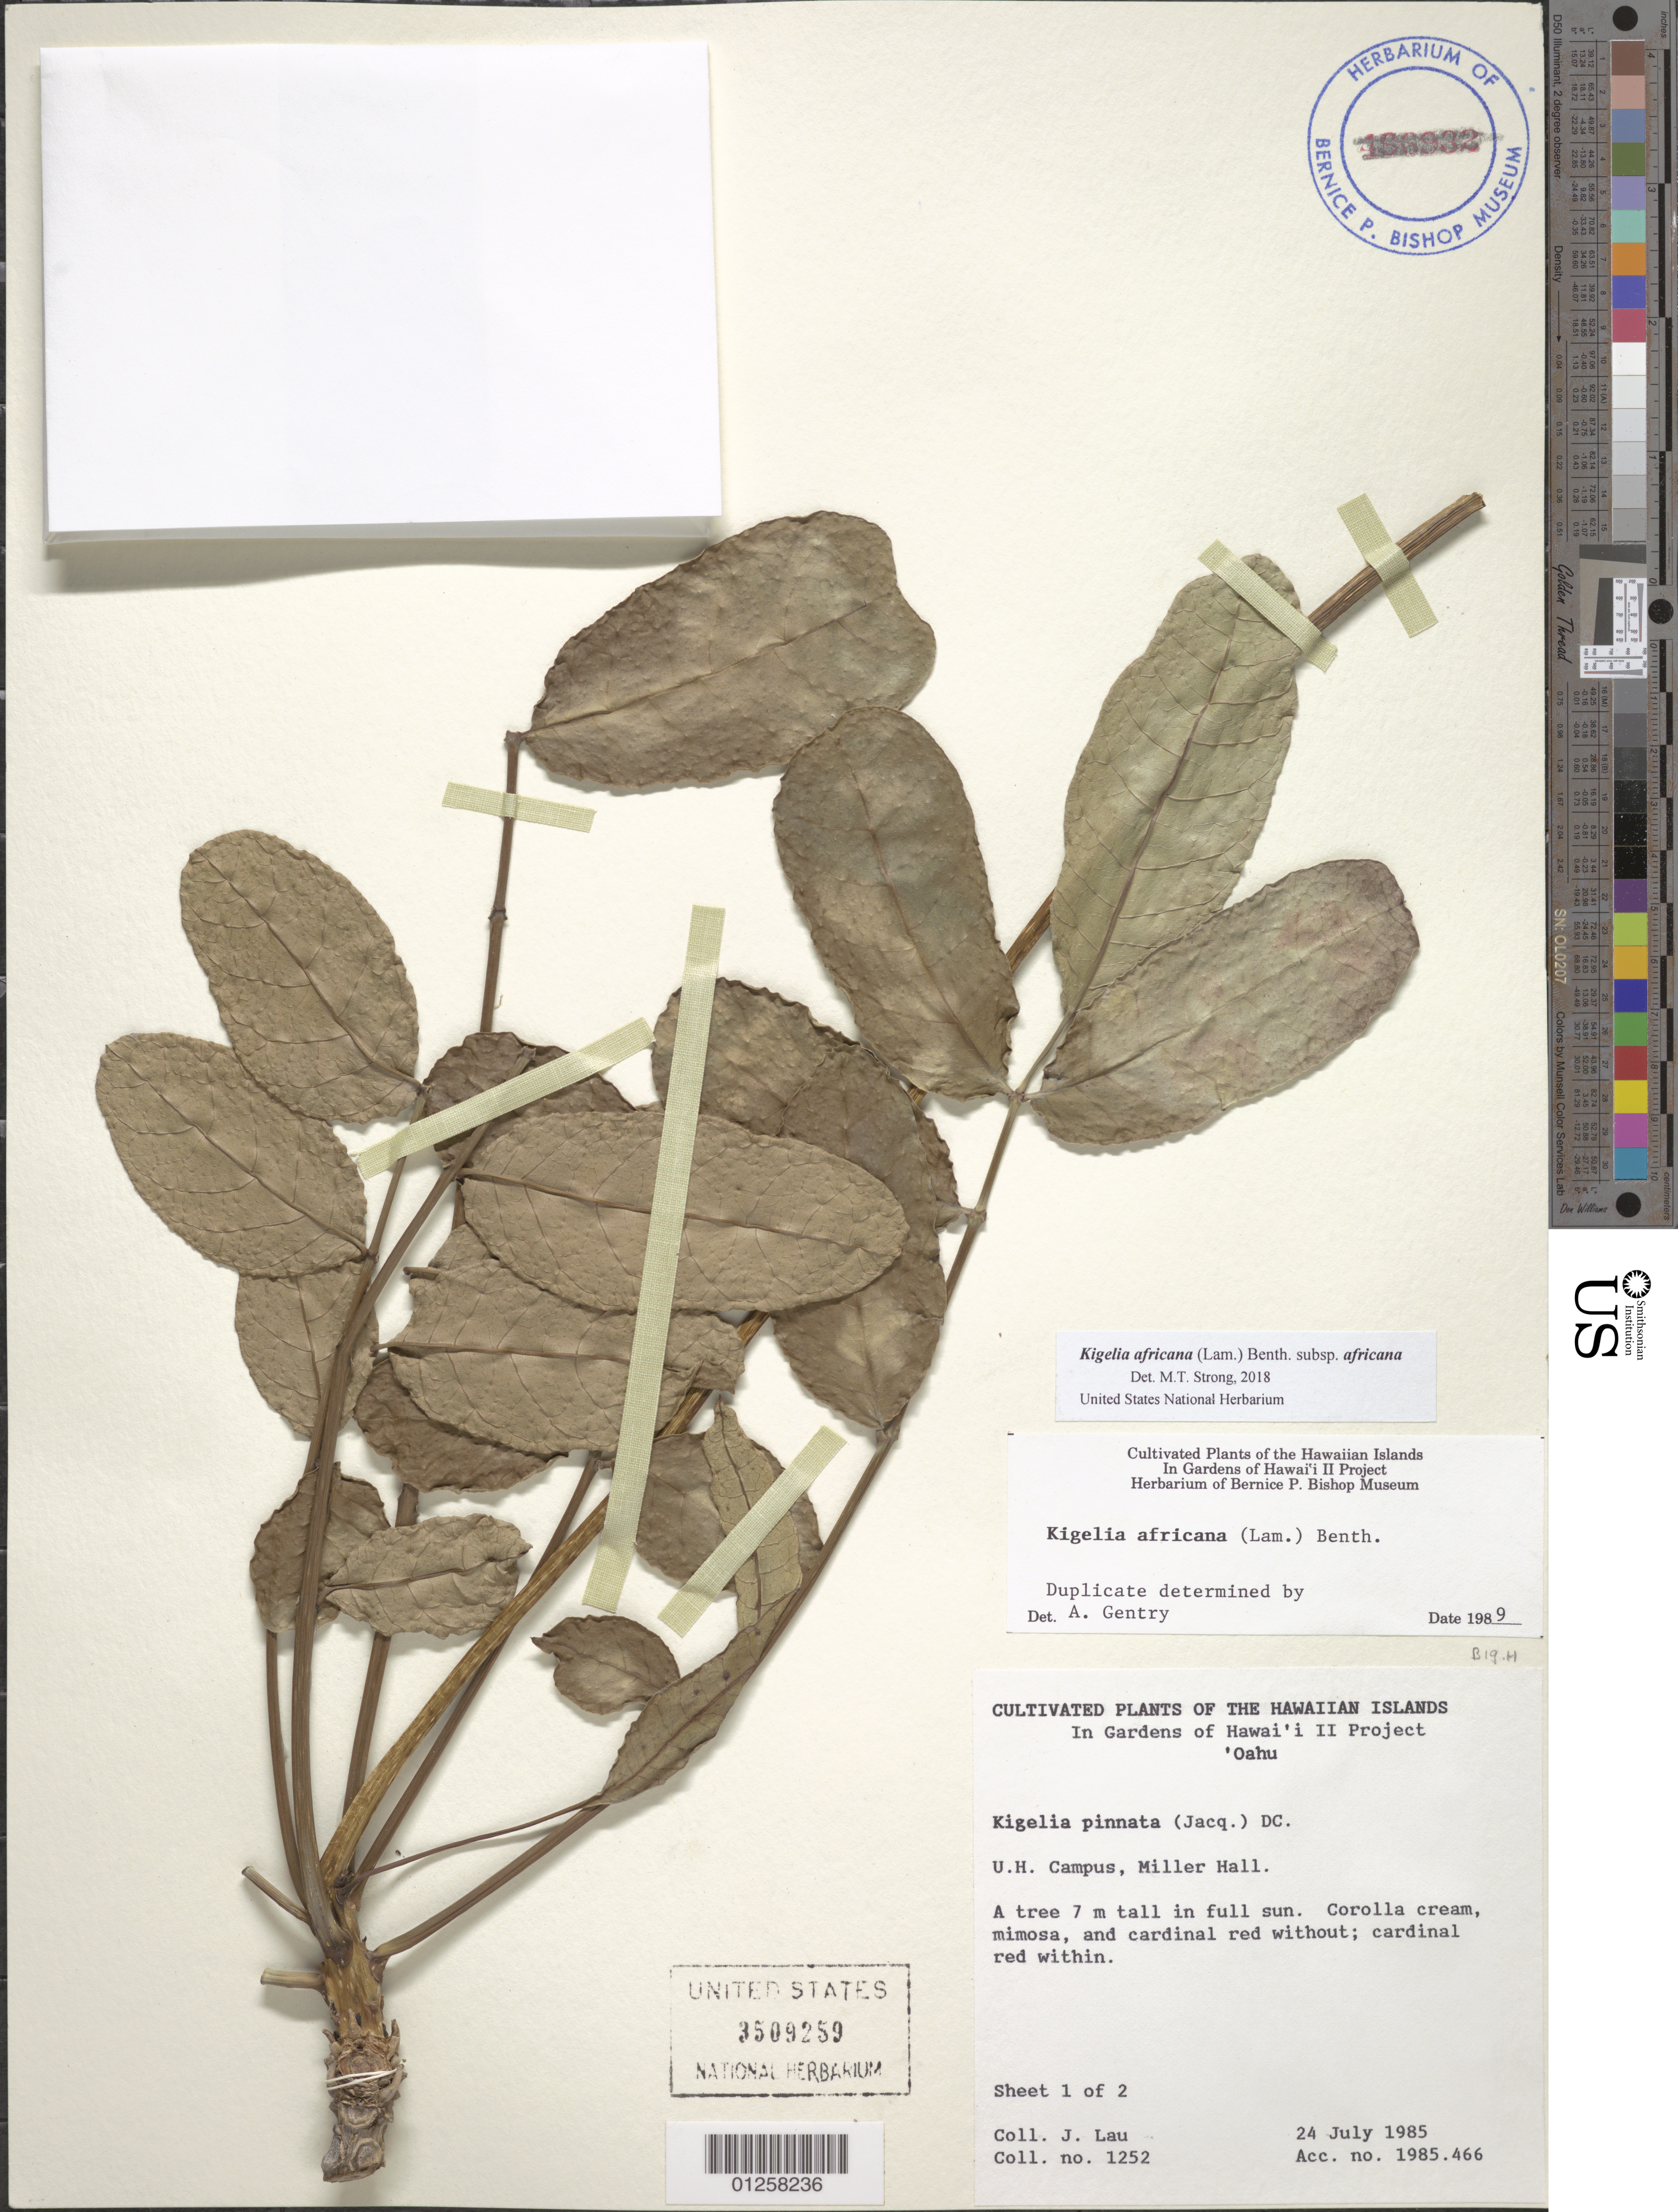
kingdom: Plantae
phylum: Tracheophyta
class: Magnoliopsida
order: Lamiales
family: Bignoniaceae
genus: Kigelia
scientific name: Kigelia africana subsp. africana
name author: (Lam.) Benth.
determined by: Strong, M. T., (US), Smithsonian Institution - National Museum of Natural History (UNITED STATES)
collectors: J. Lau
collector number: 1252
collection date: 1985-07-24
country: United States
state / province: Hawaii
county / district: Honolulu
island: Oahu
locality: U.H. Campus, Miller Hall.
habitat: Full sun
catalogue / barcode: US 3509259